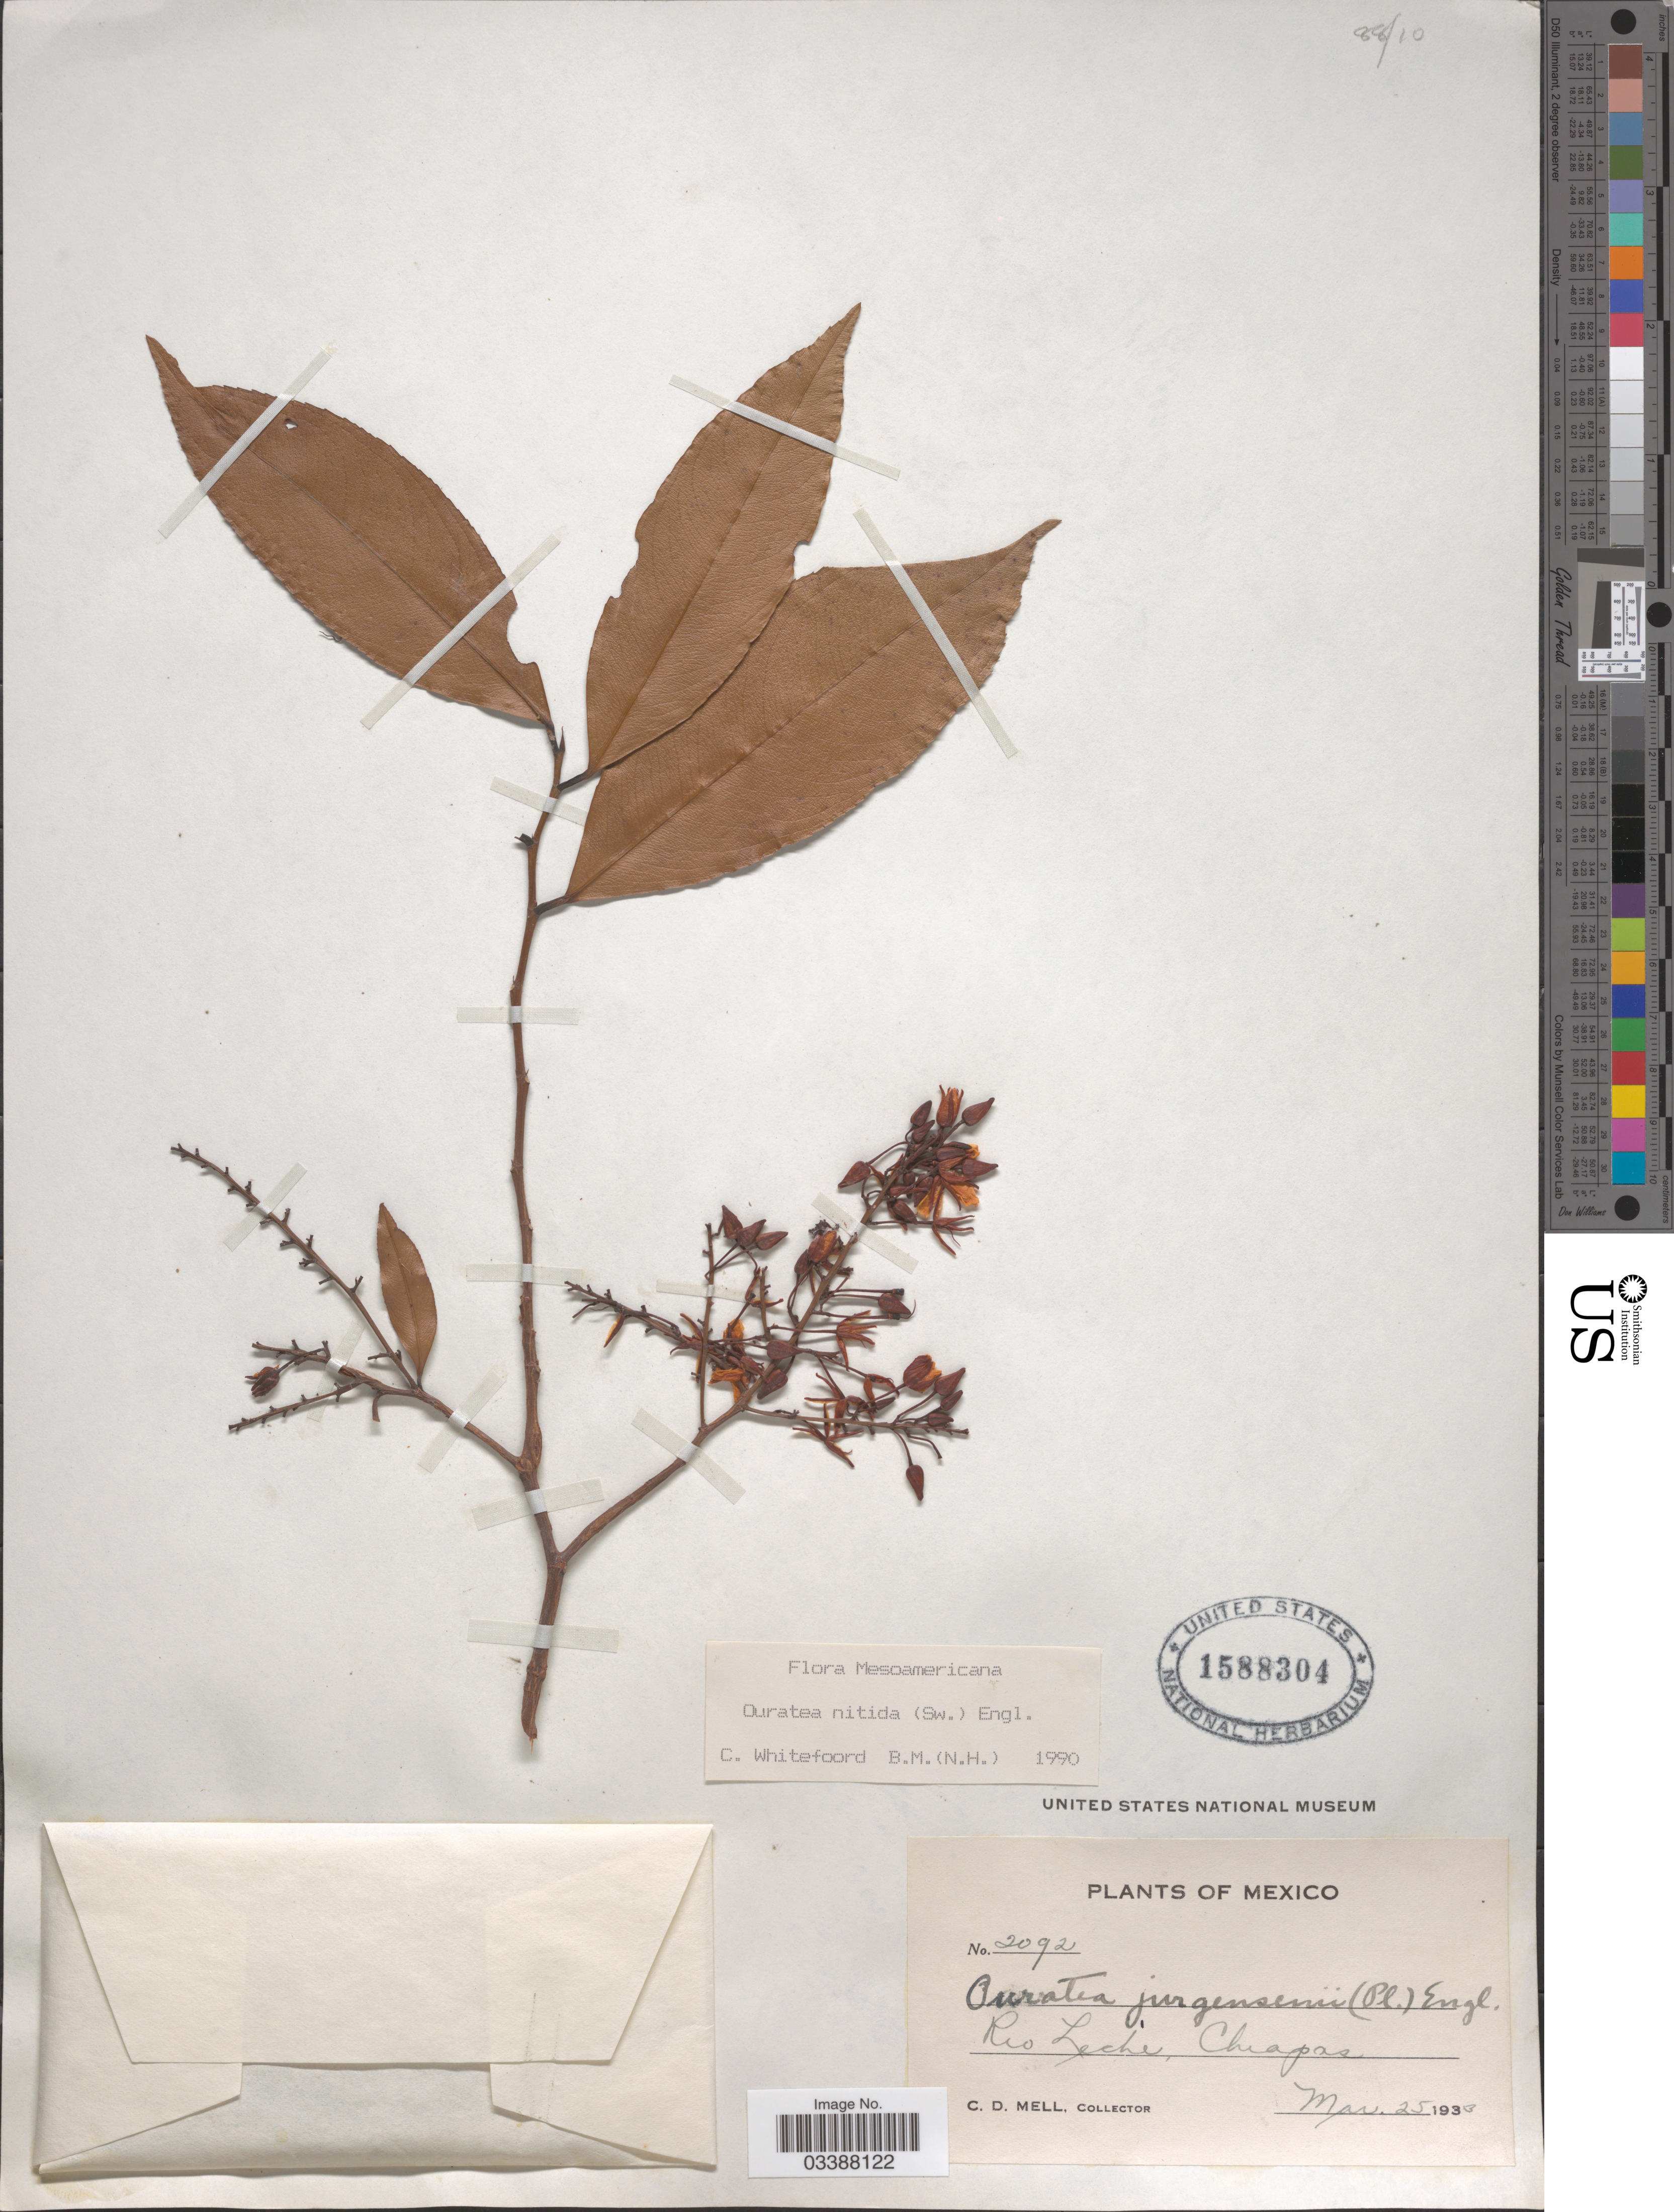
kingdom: Plantae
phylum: Tracheophyta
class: Magnoliopsida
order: Malpighiales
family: Ochnaceae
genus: Ouratea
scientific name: Ouratea nitida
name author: (Sw.) Engl.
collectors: C. D. Mell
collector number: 2092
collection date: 1933-03-25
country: Mexico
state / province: Chiapas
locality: Rio Leche.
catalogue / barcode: US 1588304